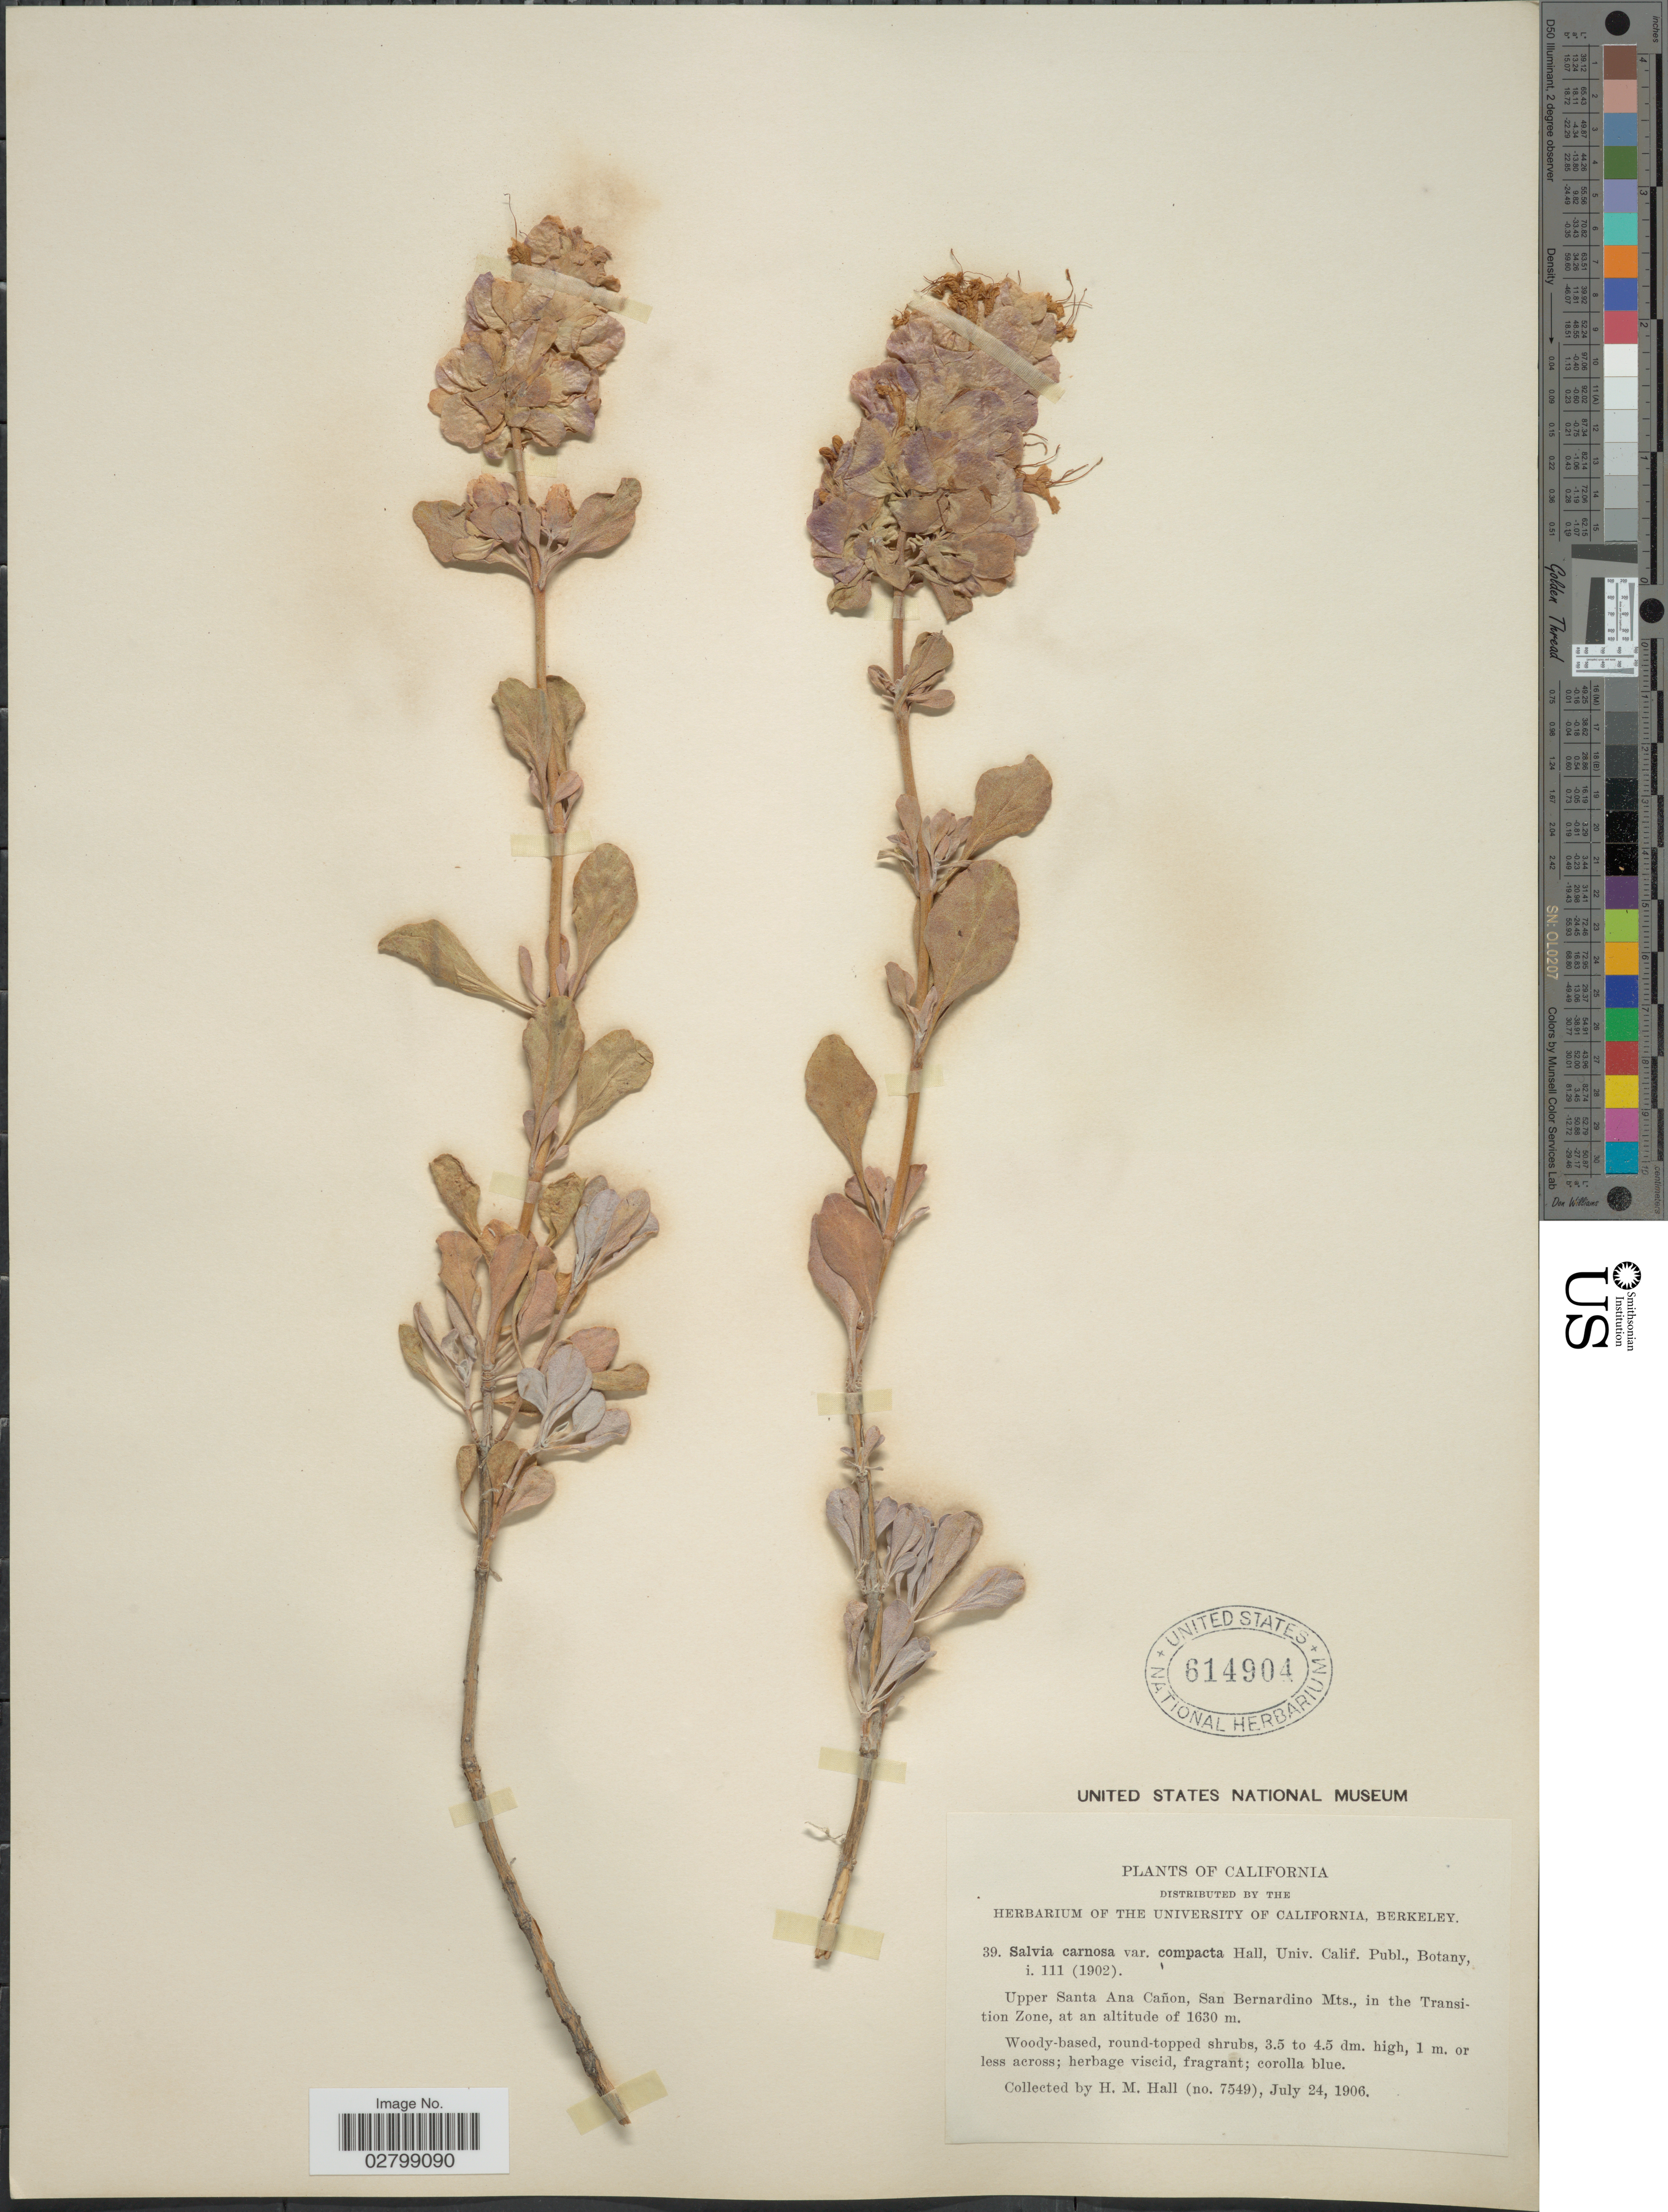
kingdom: Plantae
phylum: Tracheophyta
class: Magnoliopsida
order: Lamiales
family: Lamiaceae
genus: Salvia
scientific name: Salvia carnosa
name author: Douglas ex Greene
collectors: H. M. Hall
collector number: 39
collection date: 1906-07-24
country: United States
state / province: California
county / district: San Bernardino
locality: Upper Santa Ana Cañon, San Bernardino Mts., in the Transition Zone.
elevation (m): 1630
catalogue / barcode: US 614904